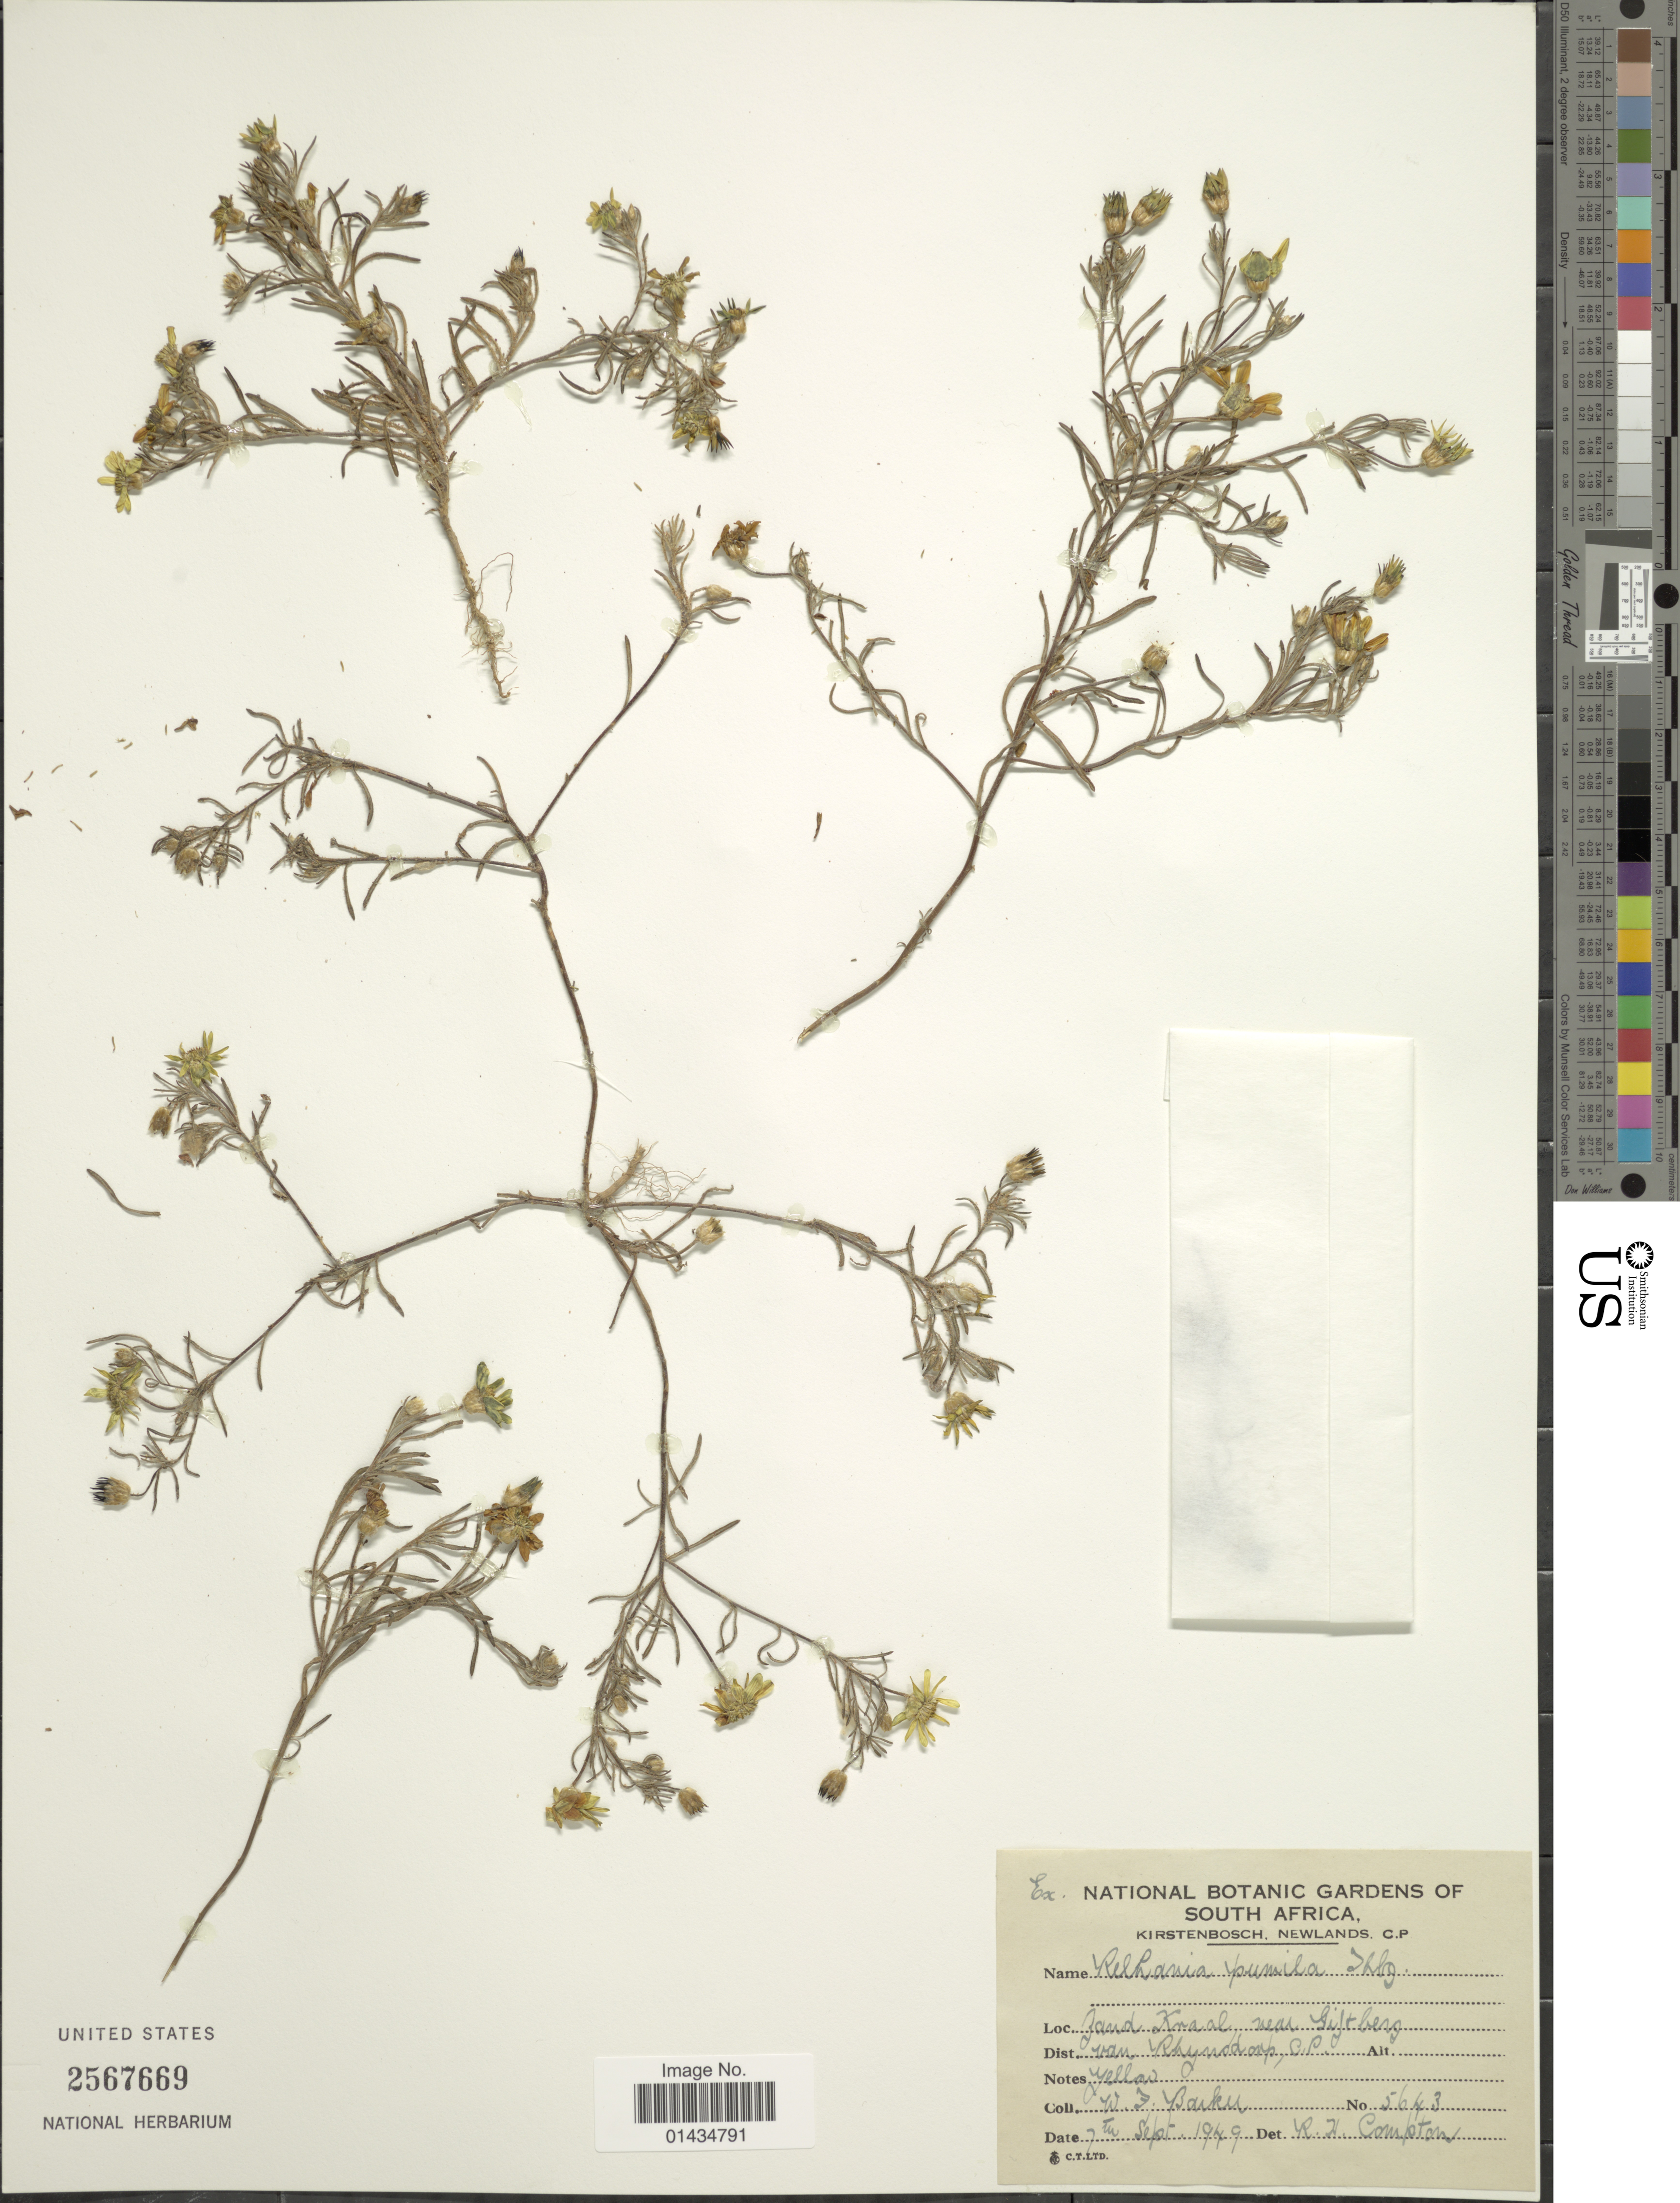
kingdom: Plantae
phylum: Tracheophyta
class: Magnoliopsida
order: Asterales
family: Asteraceae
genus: Relhania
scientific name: Relhania pumila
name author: Thunb.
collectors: W. F. Barker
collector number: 5643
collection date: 1949-09-07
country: South Africa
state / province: Western Cape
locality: Zand Kraal near Giftberg, Dist. van Rhynsdorp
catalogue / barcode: US 2567669